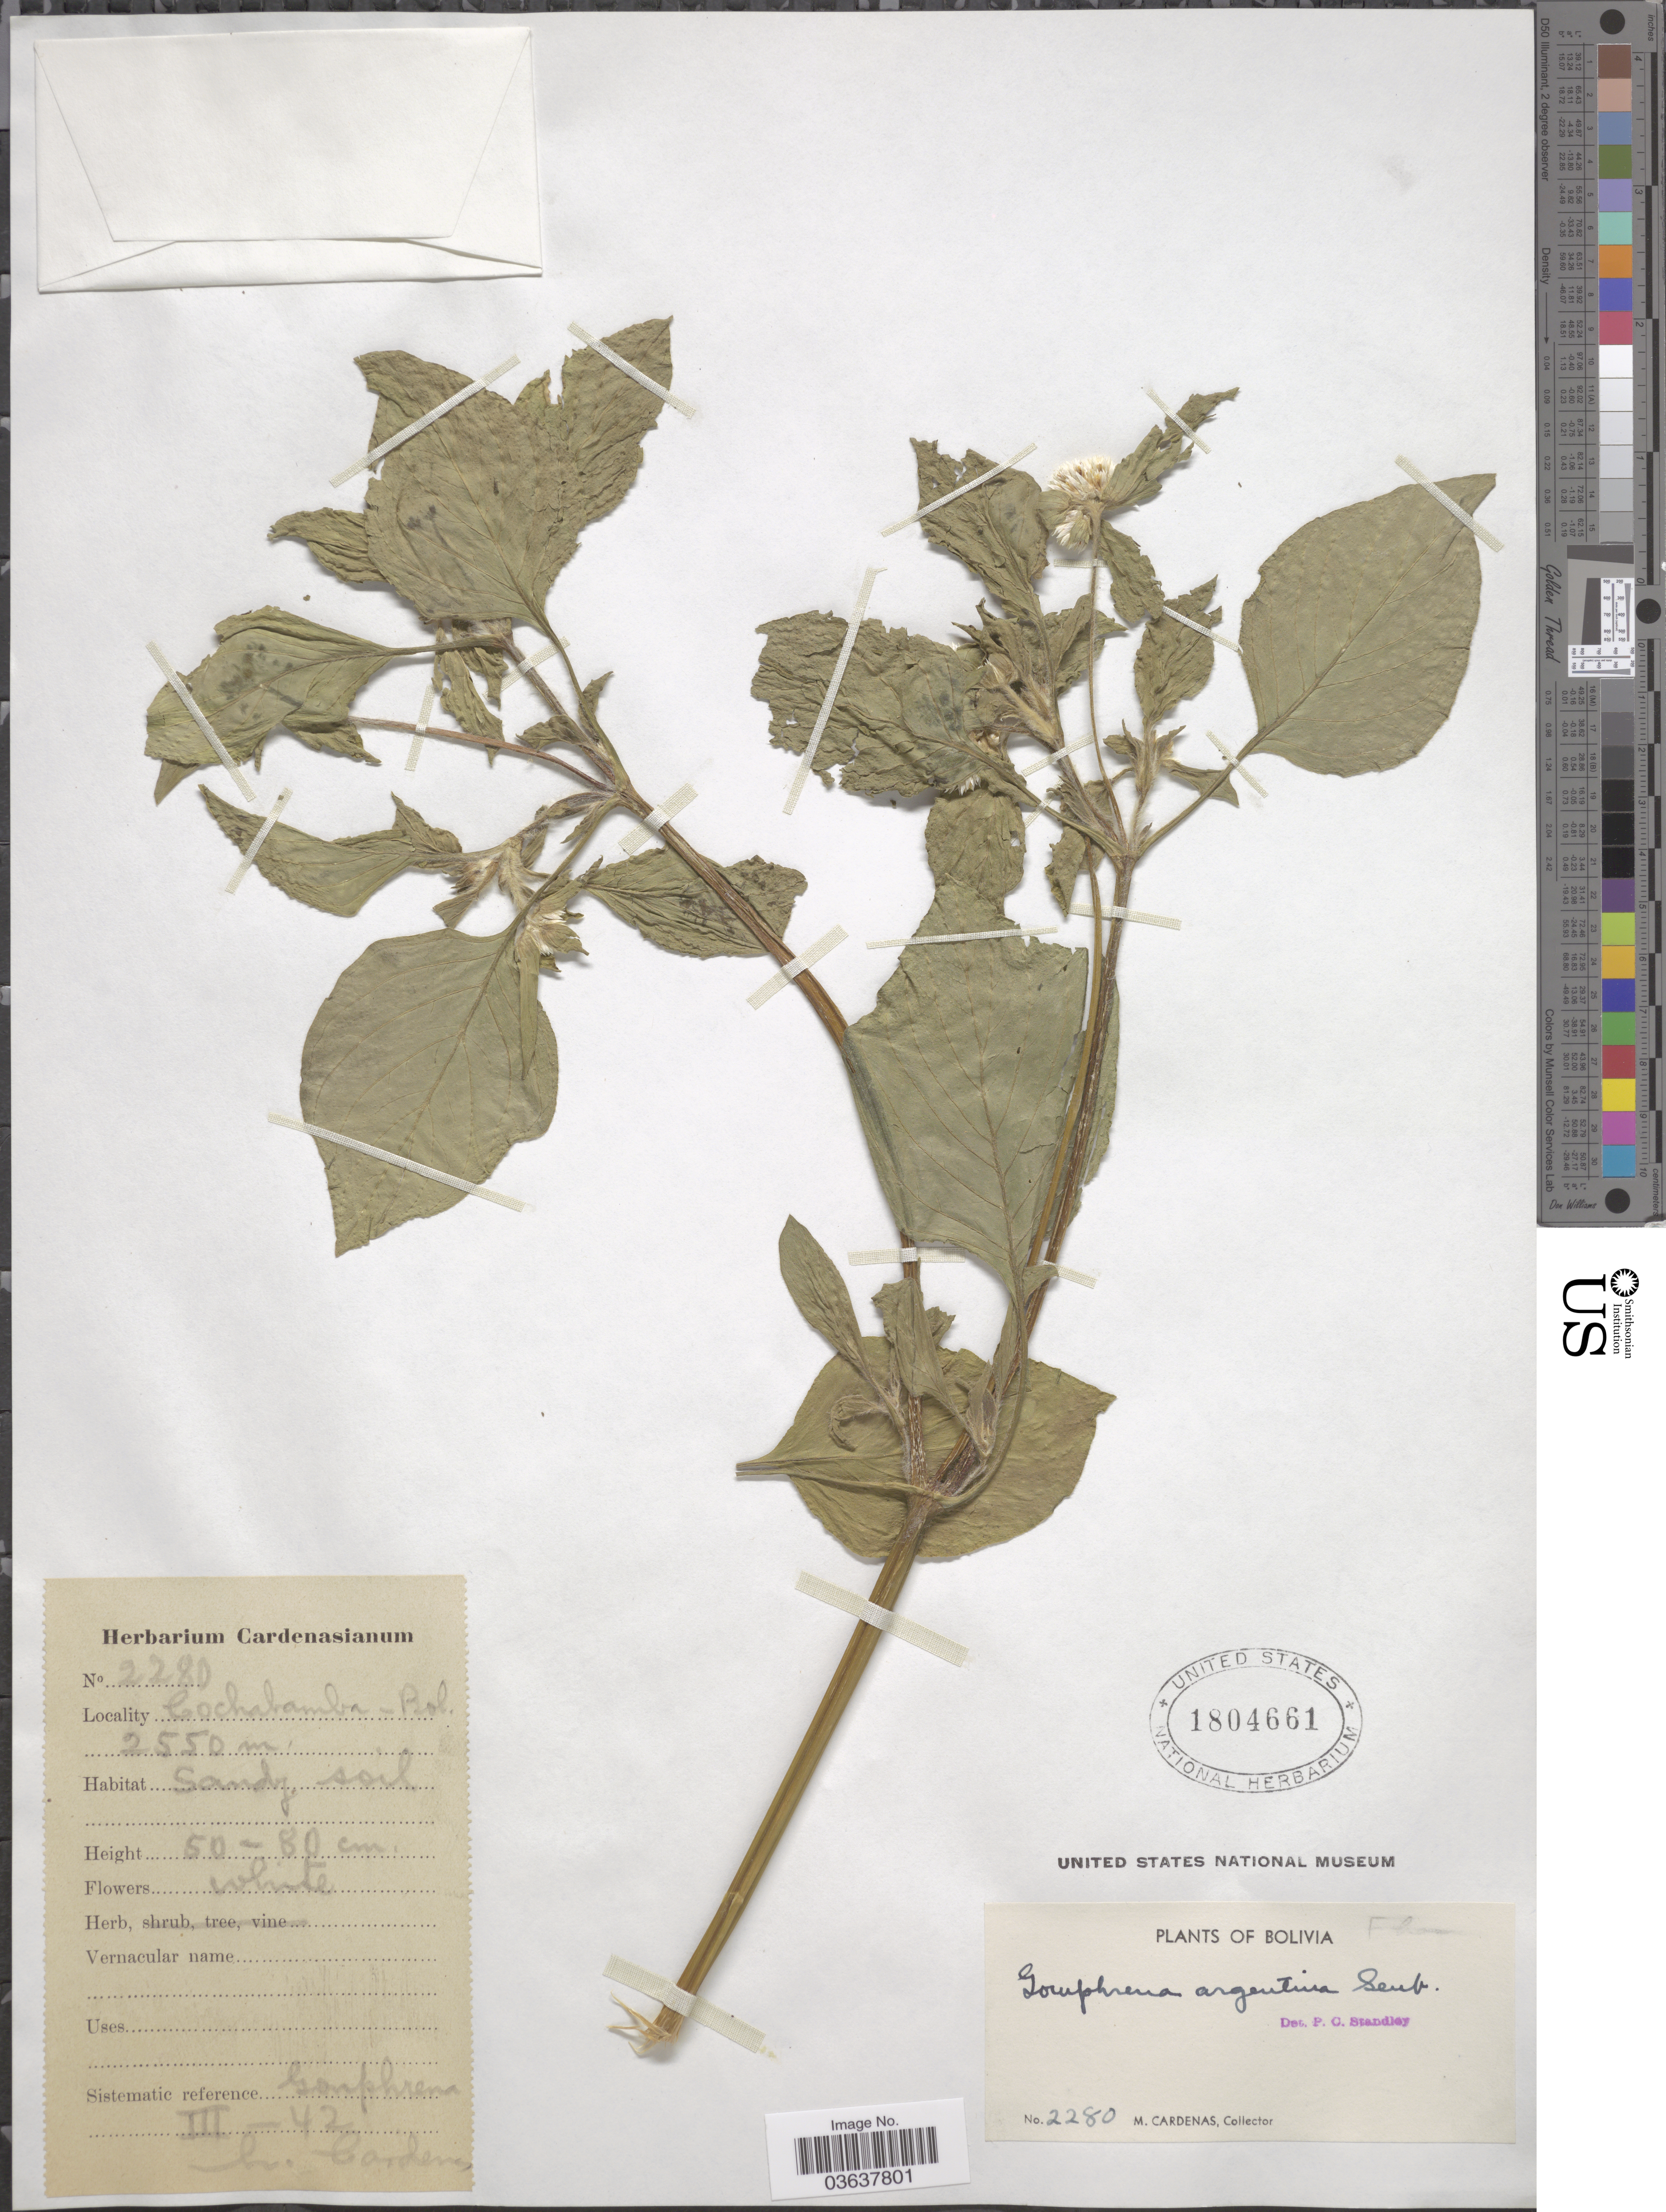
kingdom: Plantae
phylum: Tracheophyta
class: Magnoliopsida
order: Caryophyllales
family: Amaranthaceae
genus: Gomphrena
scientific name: Gomphrena argentina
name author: Seub.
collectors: M. Cárdenas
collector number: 2280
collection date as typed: Transcribed d/m/y: /3/42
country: Bolivia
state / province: Cochabamba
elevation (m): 2550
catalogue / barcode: US 1804661